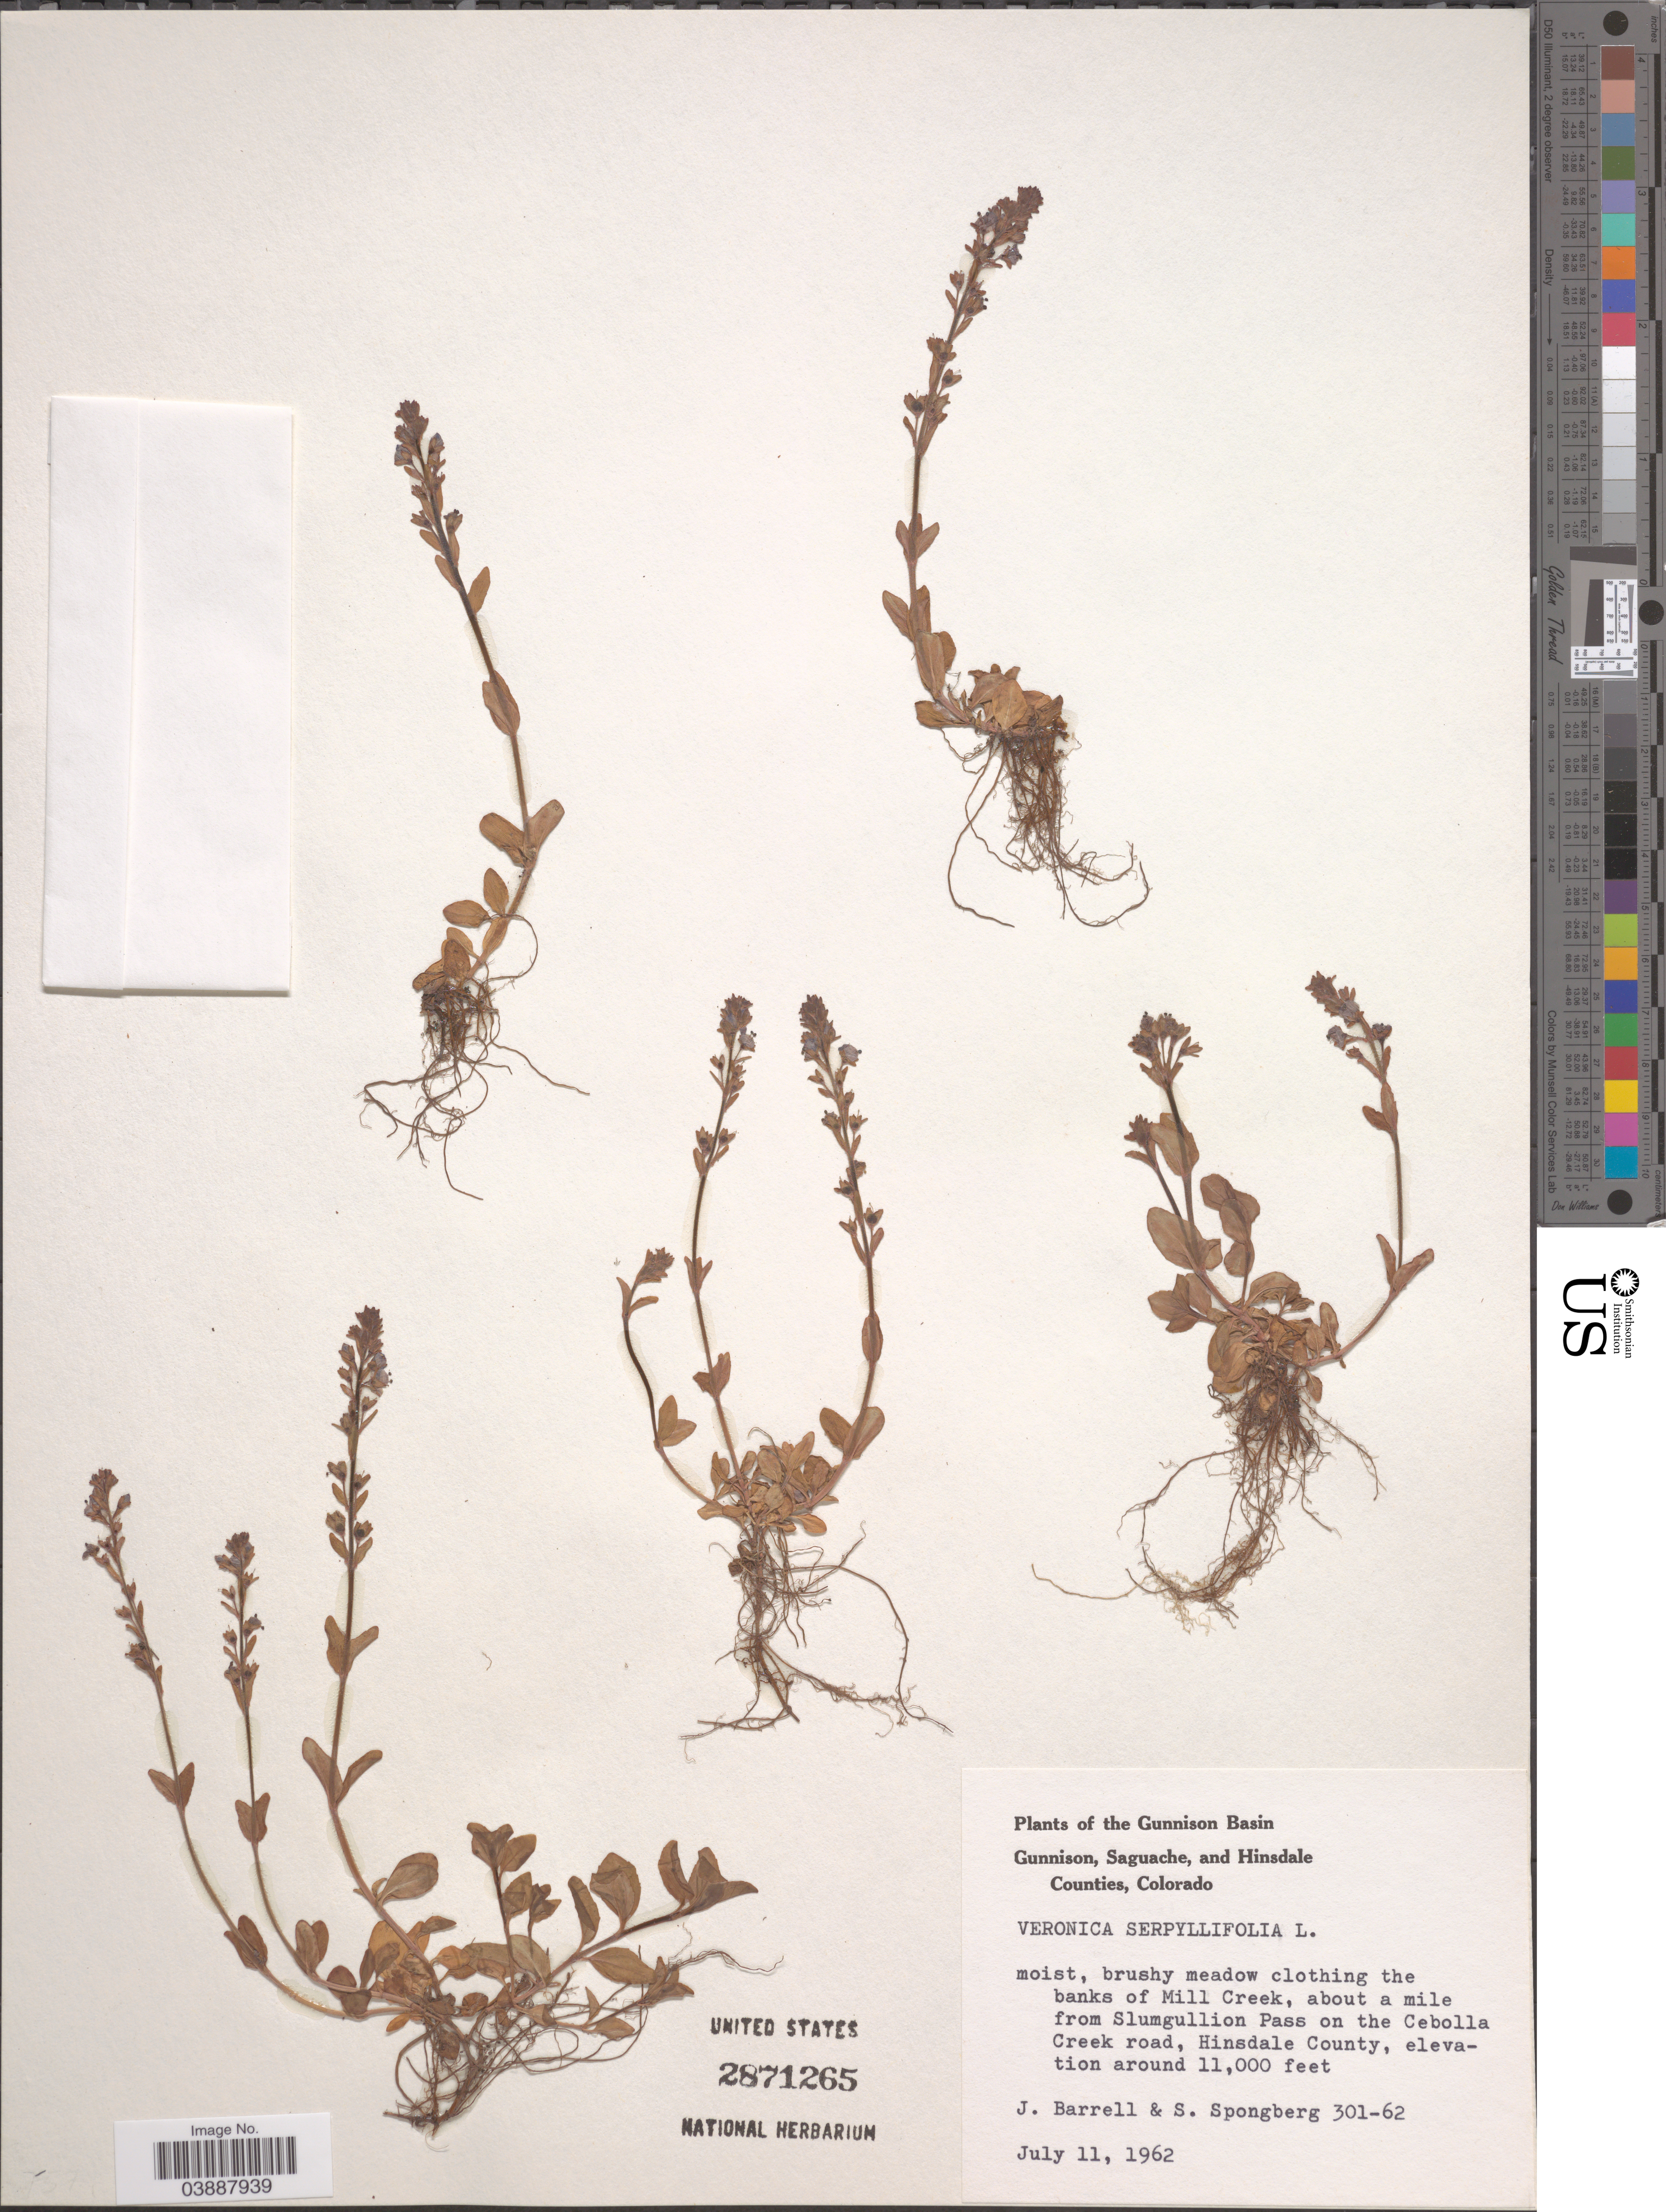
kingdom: Plantae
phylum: Tracheophyta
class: Magnoliopsida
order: Lamiales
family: Plantaginaceae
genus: Veronica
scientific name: Veronica serpyllifolia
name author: L.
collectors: J. Barrell & S. A.Spongberg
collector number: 301-62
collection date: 1962-07-11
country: United States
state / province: Colorado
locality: Gunnison Basin. Brushy meadow clothing the banks of Mill Creek, about a mile from Slumgullion Pass on the Cebolla Creek road, Hinsdale County.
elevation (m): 3353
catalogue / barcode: US 2871265